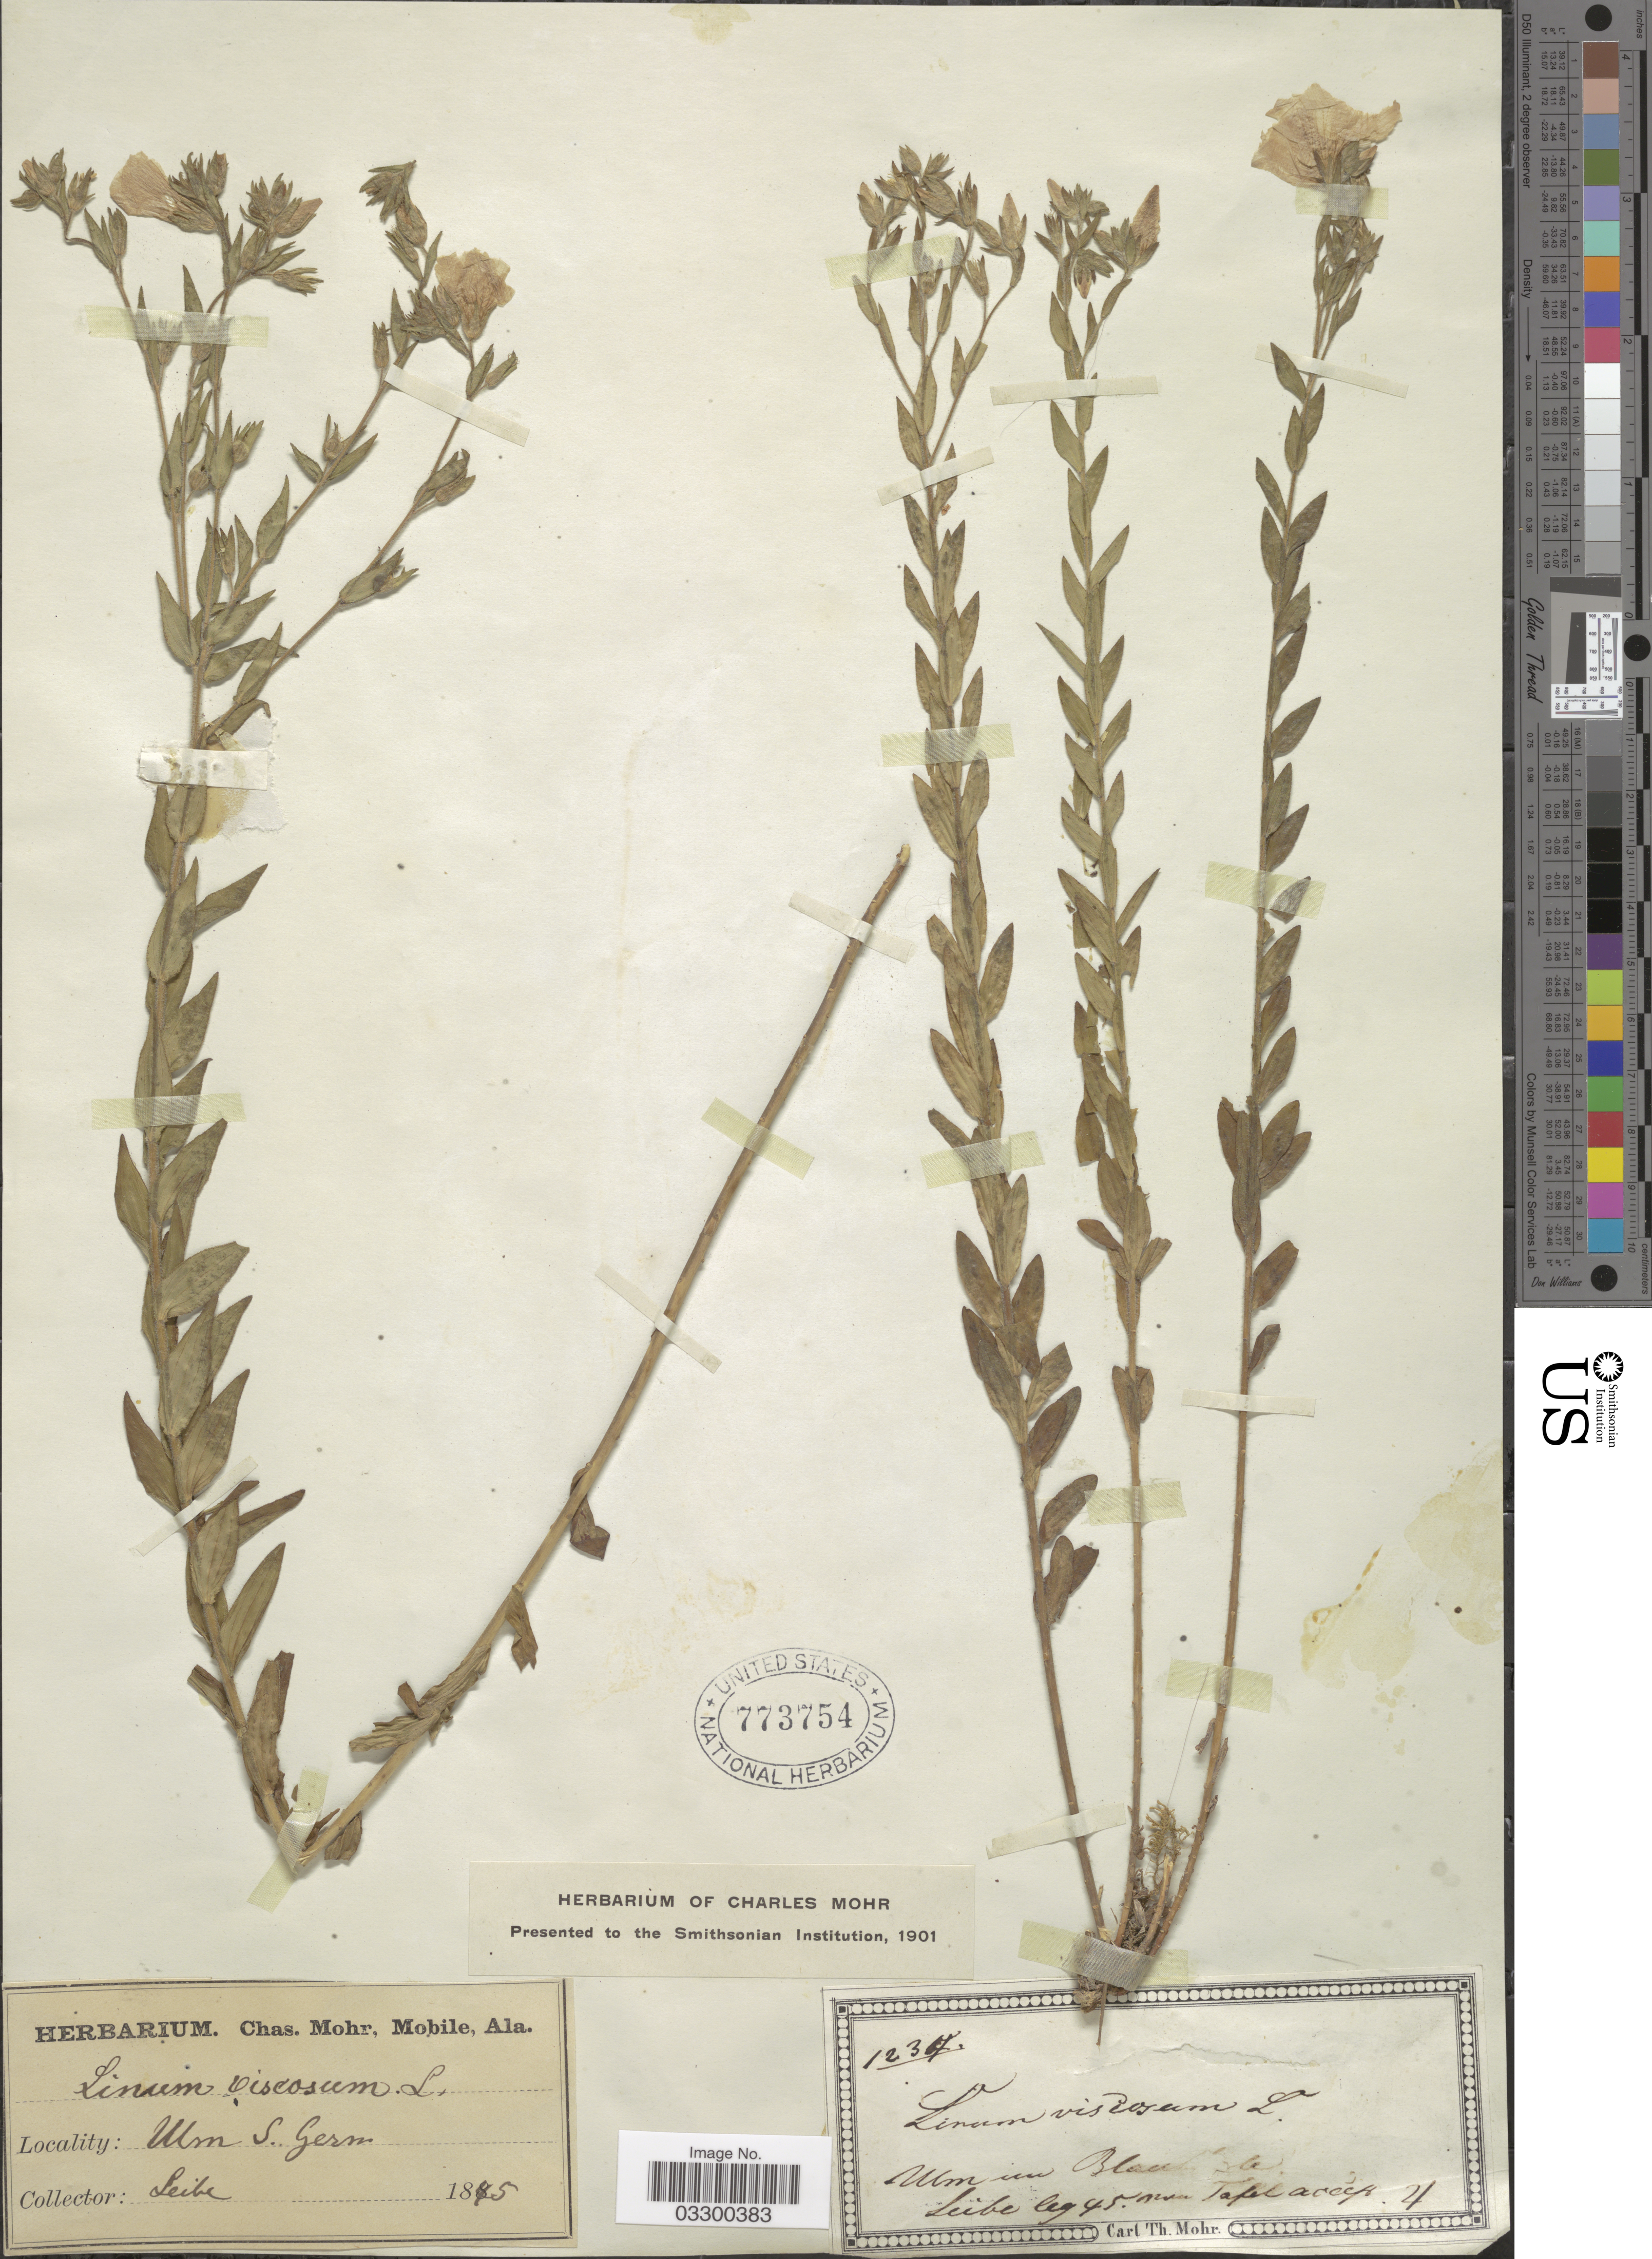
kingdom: Plantae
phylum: Tracheophyta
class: Magnoliopsida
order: Malpighiales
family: Linaceae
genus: Linum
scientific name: Linum viscosum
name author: L.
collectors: Leibe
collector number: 1234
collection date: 1845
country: Germany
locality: Ulm S. Germ. Ulm im [interpreted] Blaa [illegible text].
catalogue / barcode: US 773754